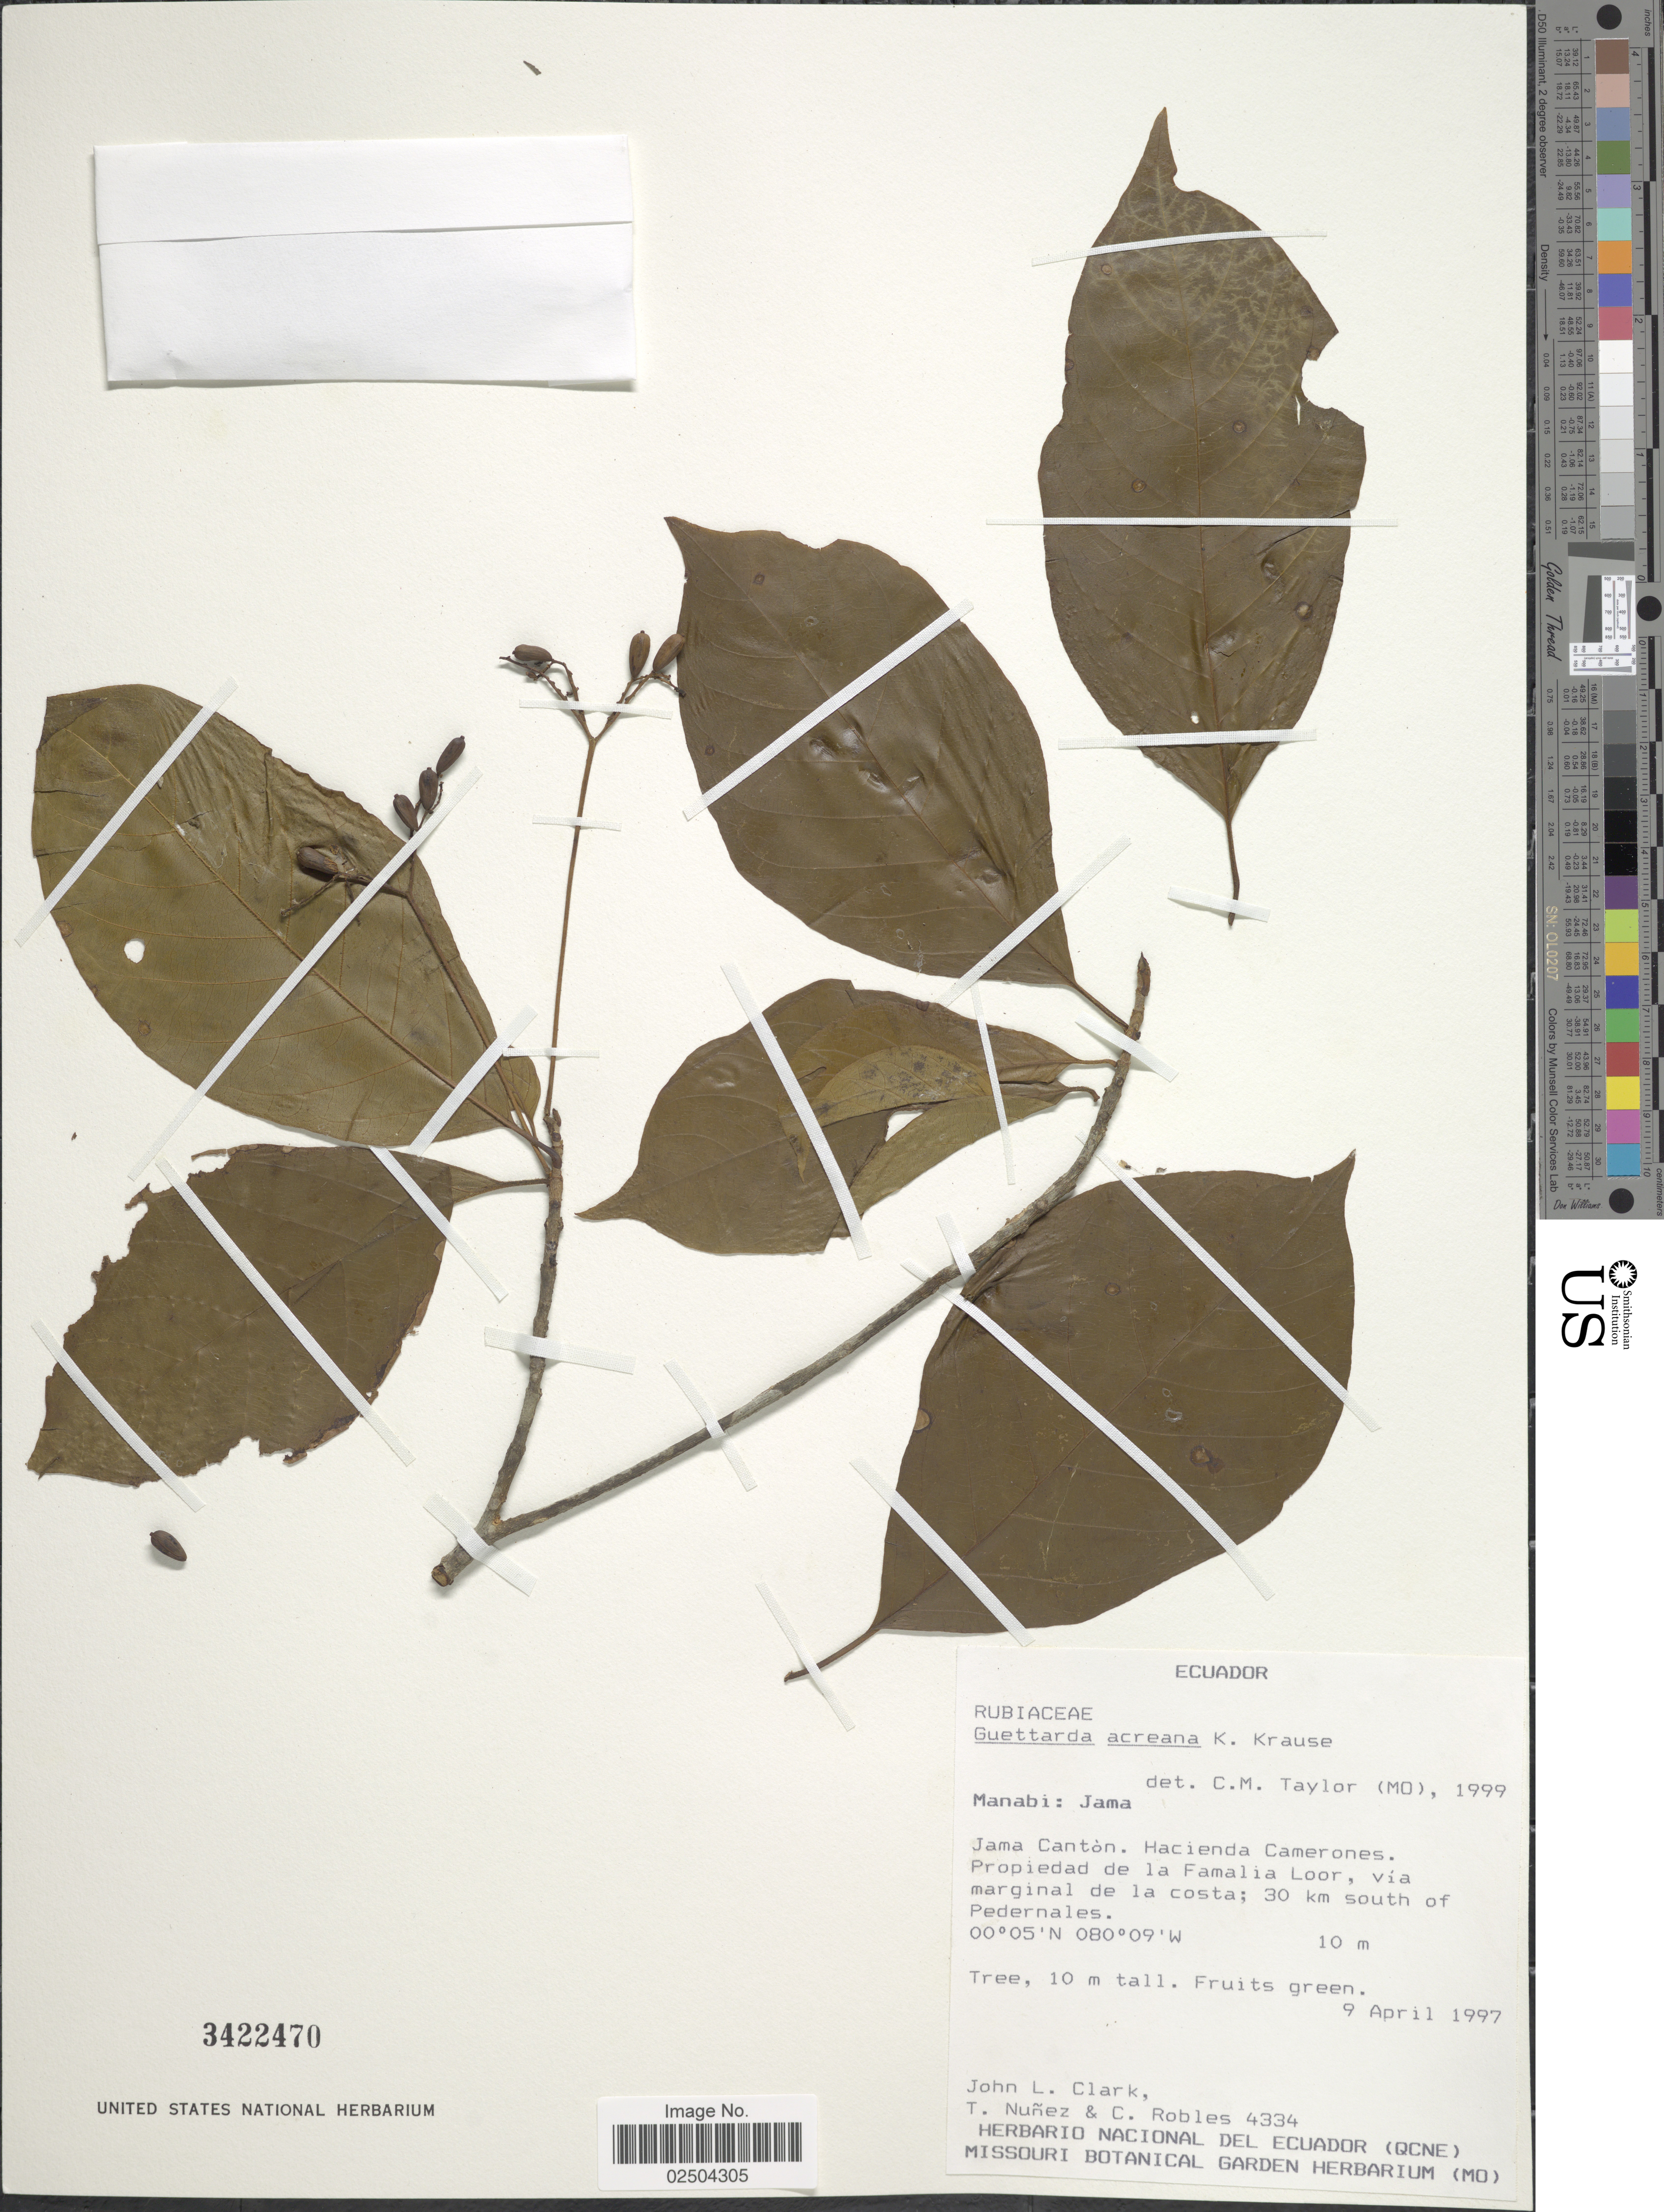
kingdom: Plantae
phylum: Tracheophyta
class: Magnoliopsida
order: Gentianales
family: Rubiaceae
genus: Guettarda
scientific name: Guettarda acreana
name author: K. Krause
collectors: J. L. Clark, T. Núñez & C. Robles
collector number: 4334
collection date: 1997-04-09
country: Ecuador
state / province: Manabí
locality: Manabi: Jama, Jama Canton, Hacienda Camerones, Propiedad de la Famalia Loor, via marginal de la costa, 30 km south of Pedernales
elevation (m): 10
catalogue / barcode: US 3422470